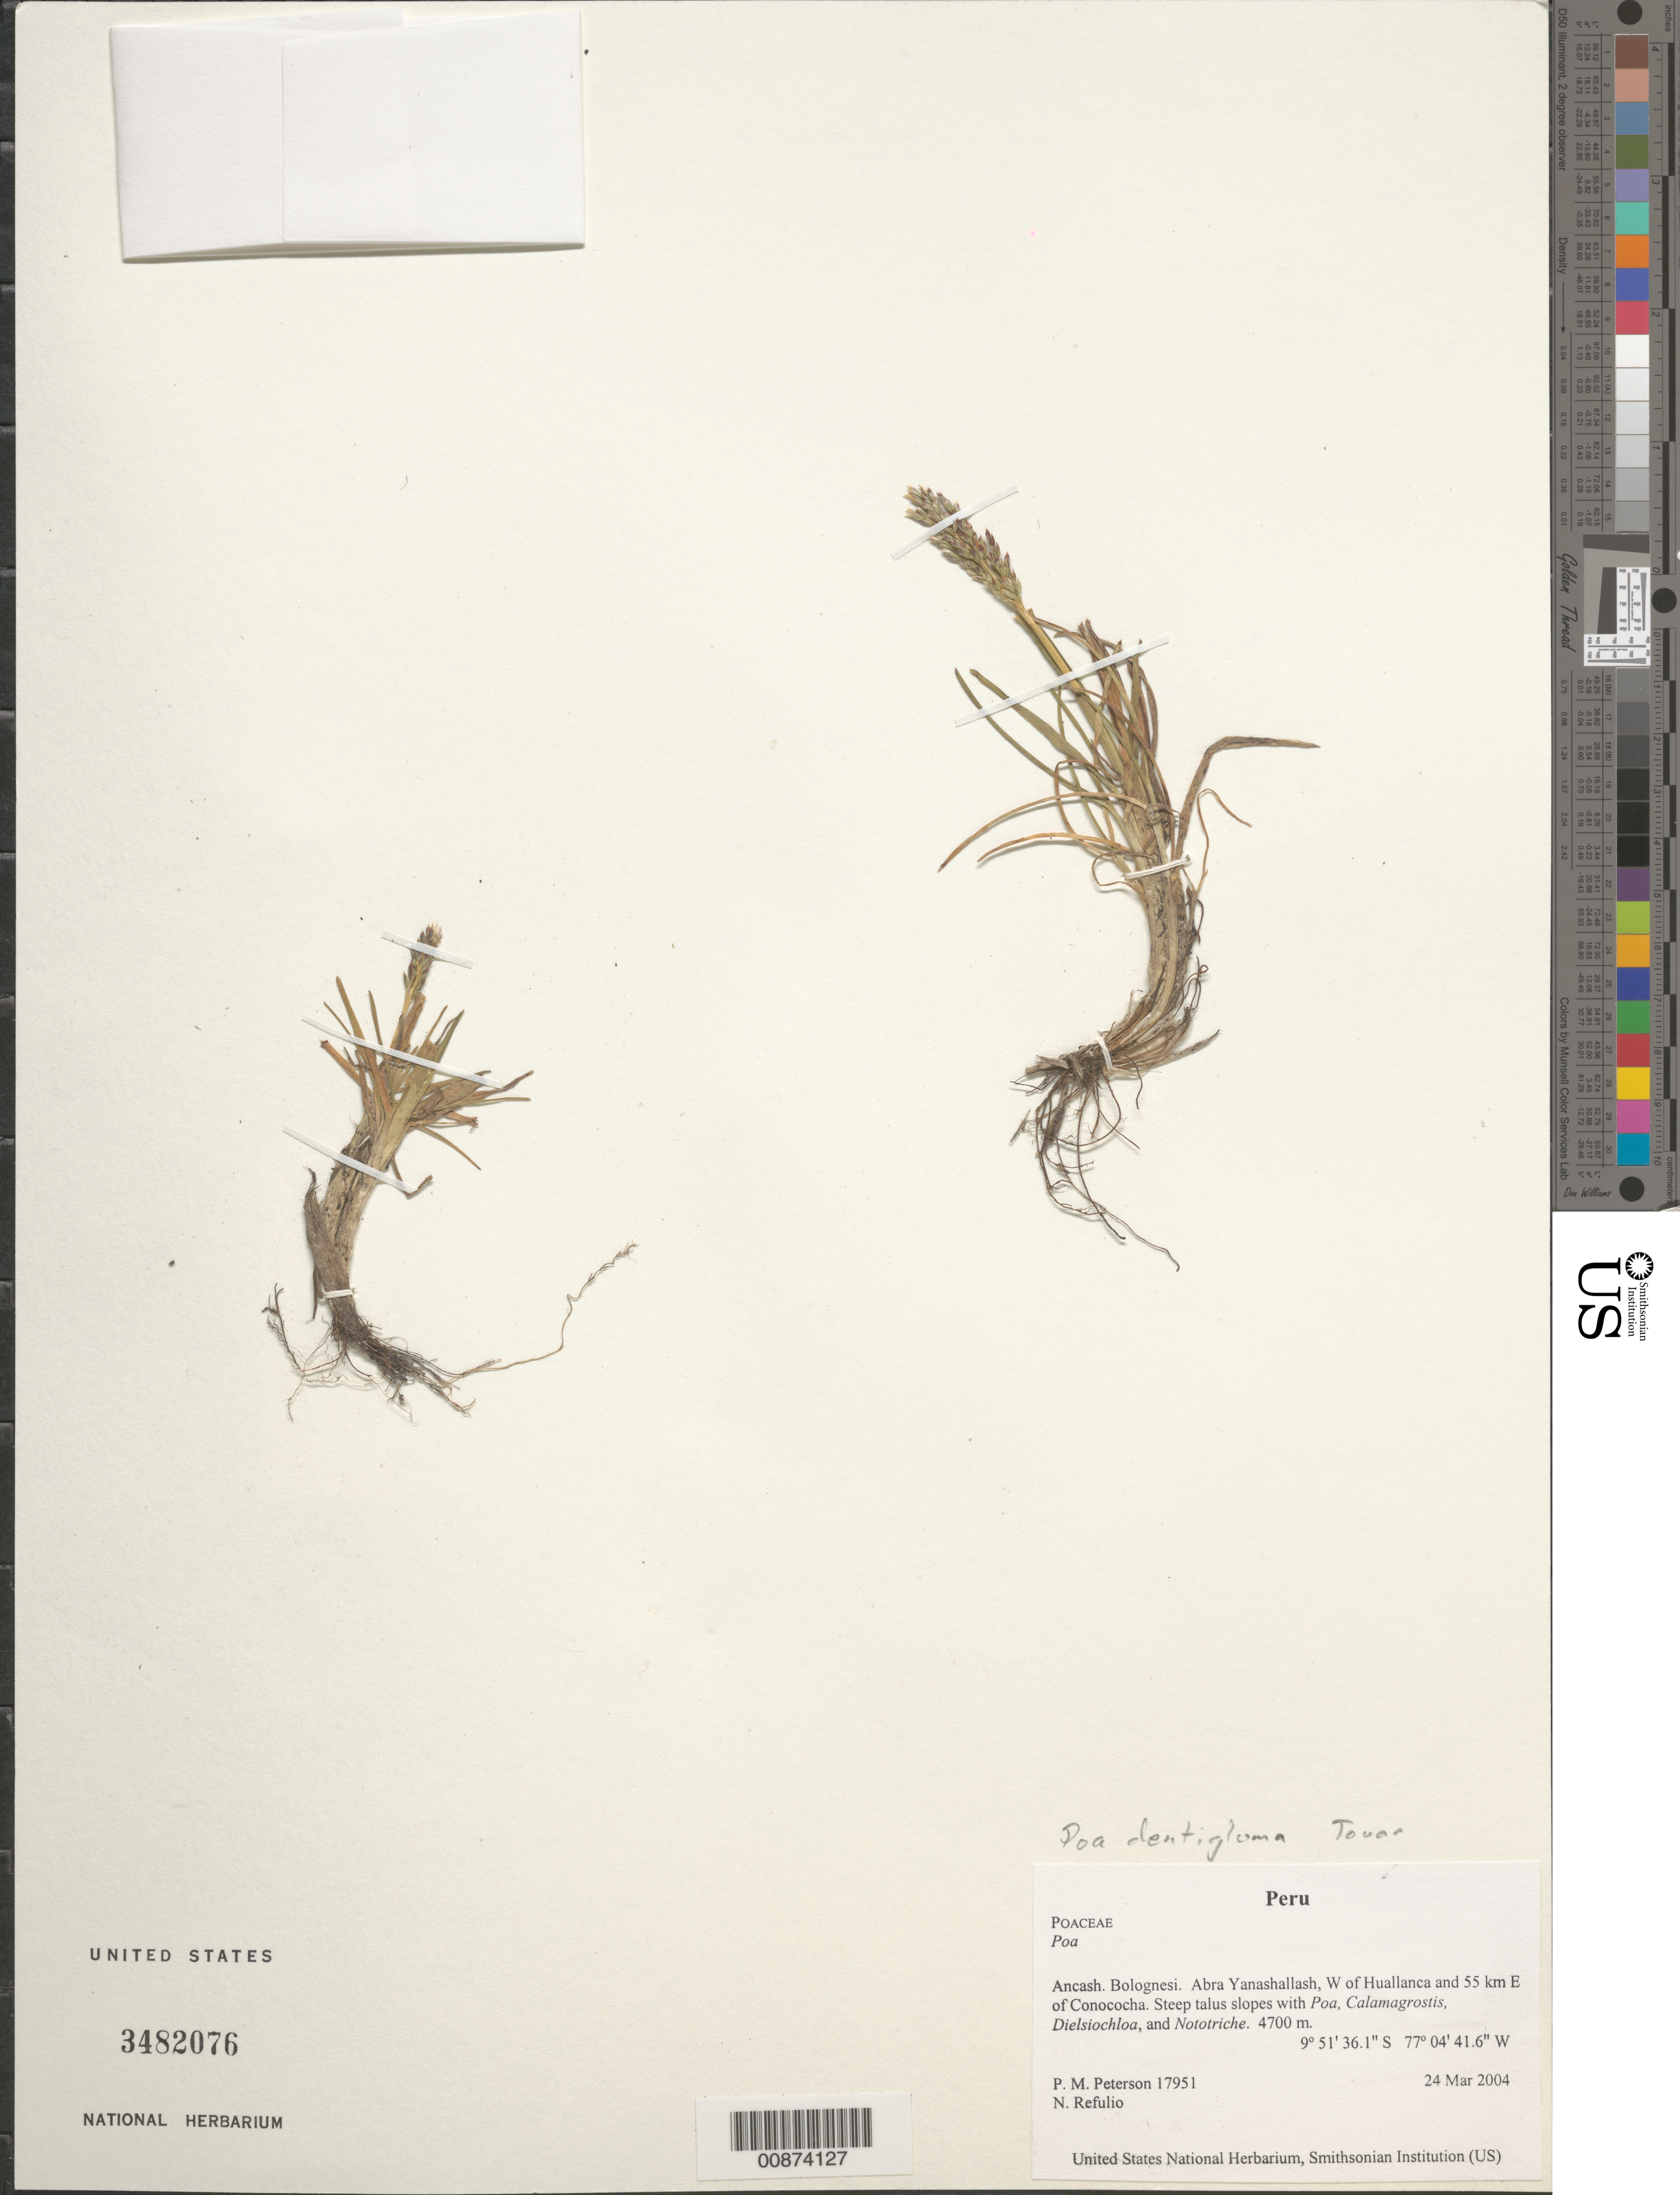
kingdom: Plantae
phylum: Tracheophyta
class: Liliopsida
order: Poales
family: Poaceae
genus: Poa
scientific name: Poa dentigluma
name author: Tovar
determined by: Soreng, Robert J., Research Associate (BOT), Smithsonian Institution - National Museum of Natural History (UNITED STATES)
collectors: P. M. Peterson & N. Refulio-Rodríguez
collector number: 17951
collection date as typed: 24 Mar 2004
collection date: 2004-03-24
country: Peru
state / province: Ancash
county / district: Bolognesi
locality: Abra Yanashallash, W of Huallanca and 55 km E of Conococha. Steep talus slopes with Poa, Calamagrostis, Dielsiochloa, and Nototriche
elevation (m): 4700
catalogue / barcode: US 3482076